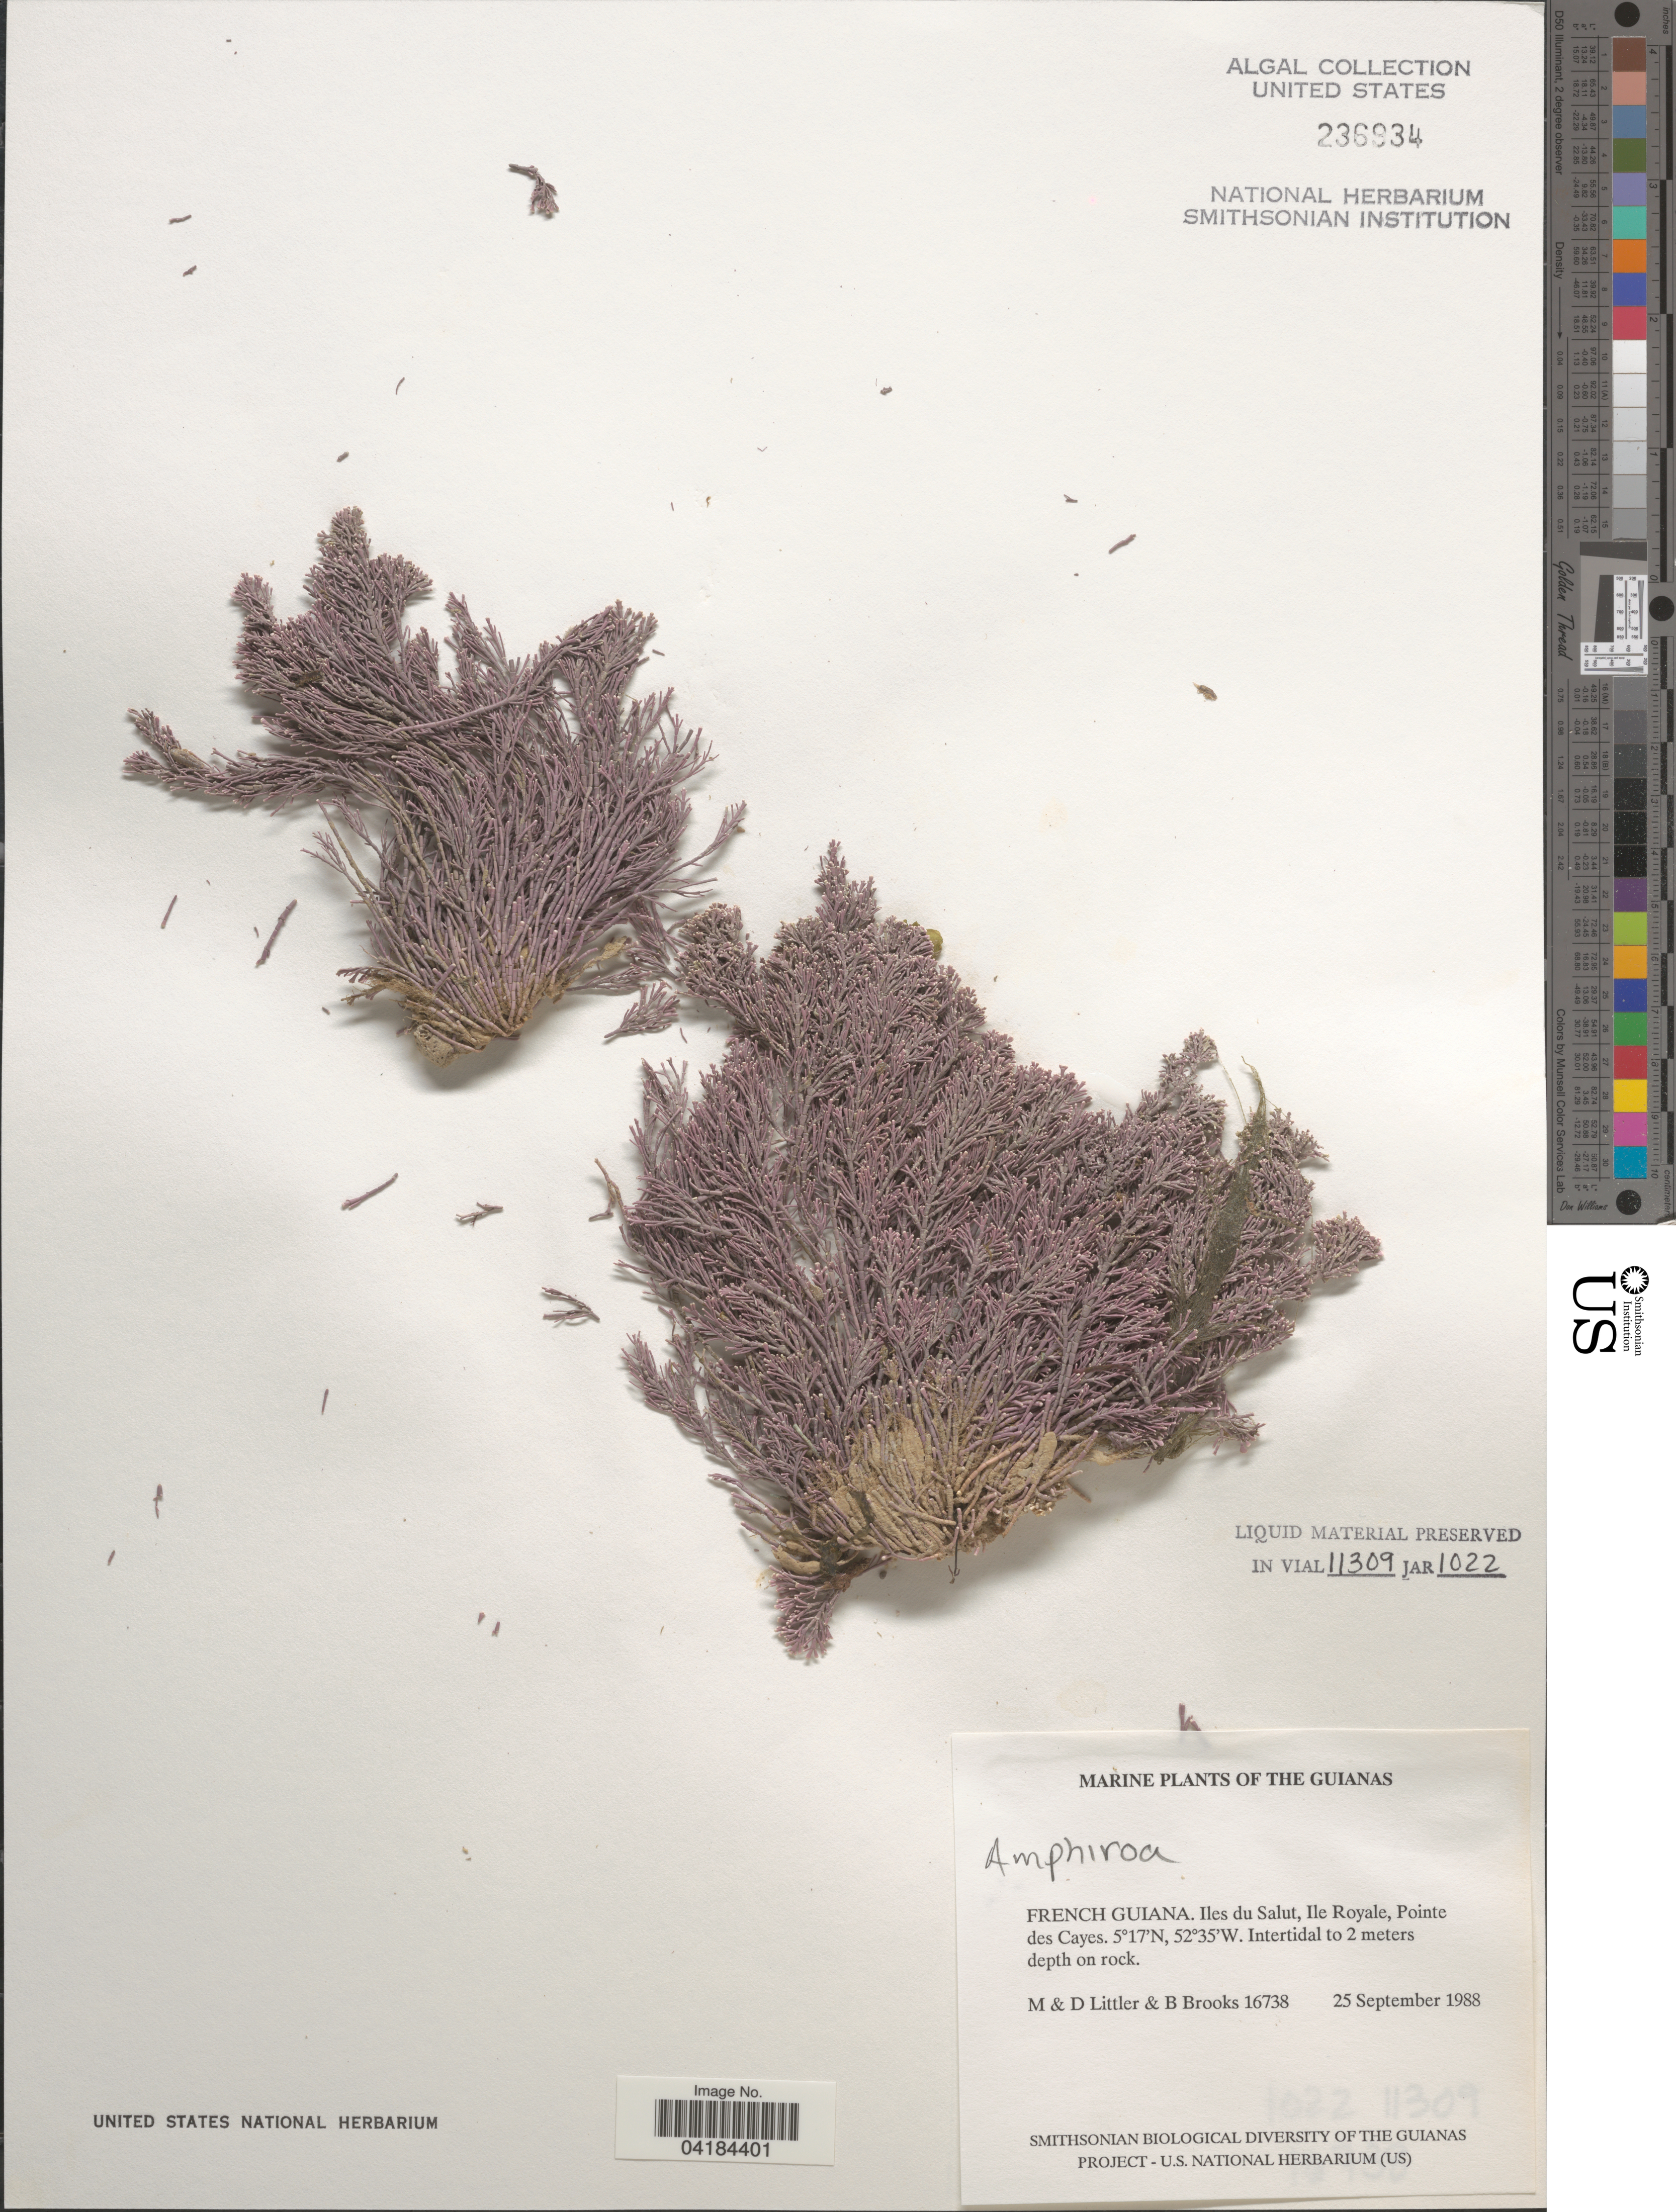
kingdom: Plantae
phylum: Rhodophyta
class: Florideophyceae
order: Corallinales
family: Lithophyllaceae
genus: Amphiroa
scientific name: Amphiroa sp.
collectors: M. Littler, D. S. Littler & B. Brooks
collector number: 16738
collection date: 1988-09-25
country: French Guiana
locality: The Guianas. Iles du Salut, Ile Royale, Pointe des Cayes.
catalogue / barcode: US 236934